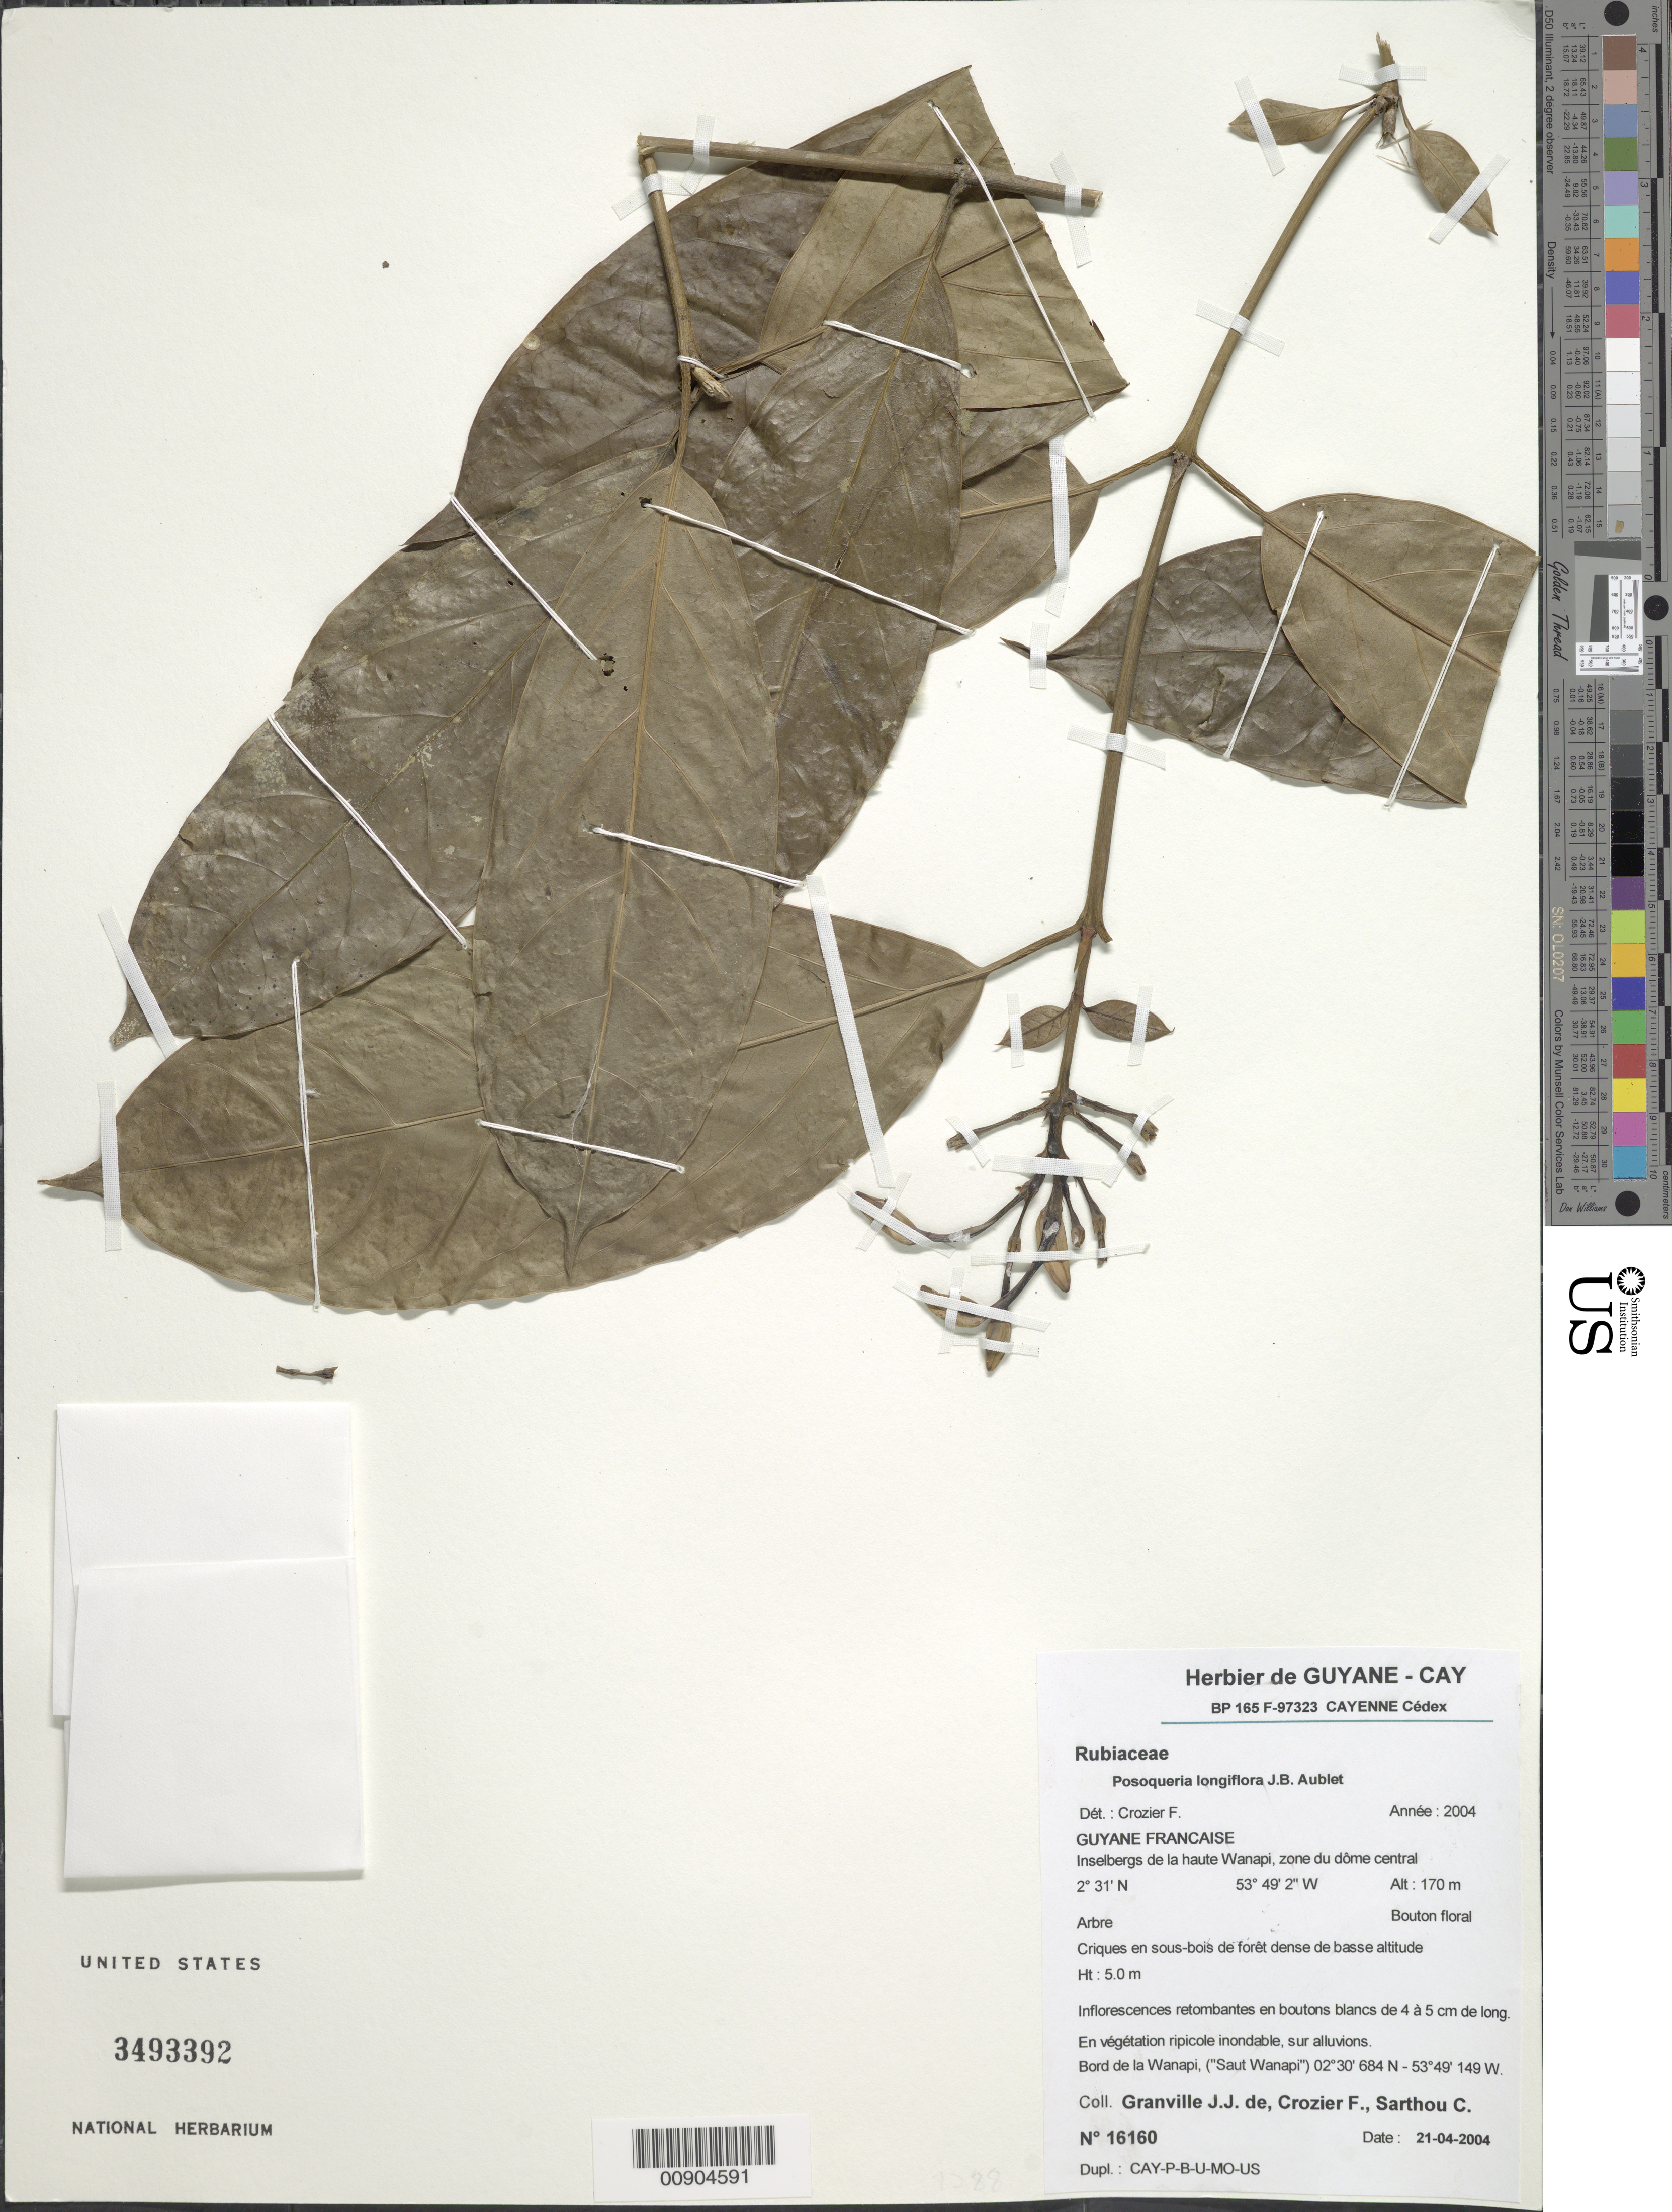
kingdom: Plantae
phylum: Tracheophyta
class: Magnoliopsida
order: Gentianales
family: Rubiaceae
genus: Posoqueria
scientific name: Posoqueria longiflora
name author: Aubl.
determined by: Crozier, F.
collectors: J.-J. de Granville, F. Crozier & C. Sarthou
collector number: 16160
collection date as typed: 21-Apr-04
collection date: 2004-04-21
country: French Guiana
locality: Inselbergs de la haute Wanapi, bord de Wanapi ("Saut Wanapi")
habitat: Criques en sous bois de forêt dense de basse altitude; en végétation ripicole inondable, sur alluvions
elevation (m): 170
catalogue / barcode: US 3493392